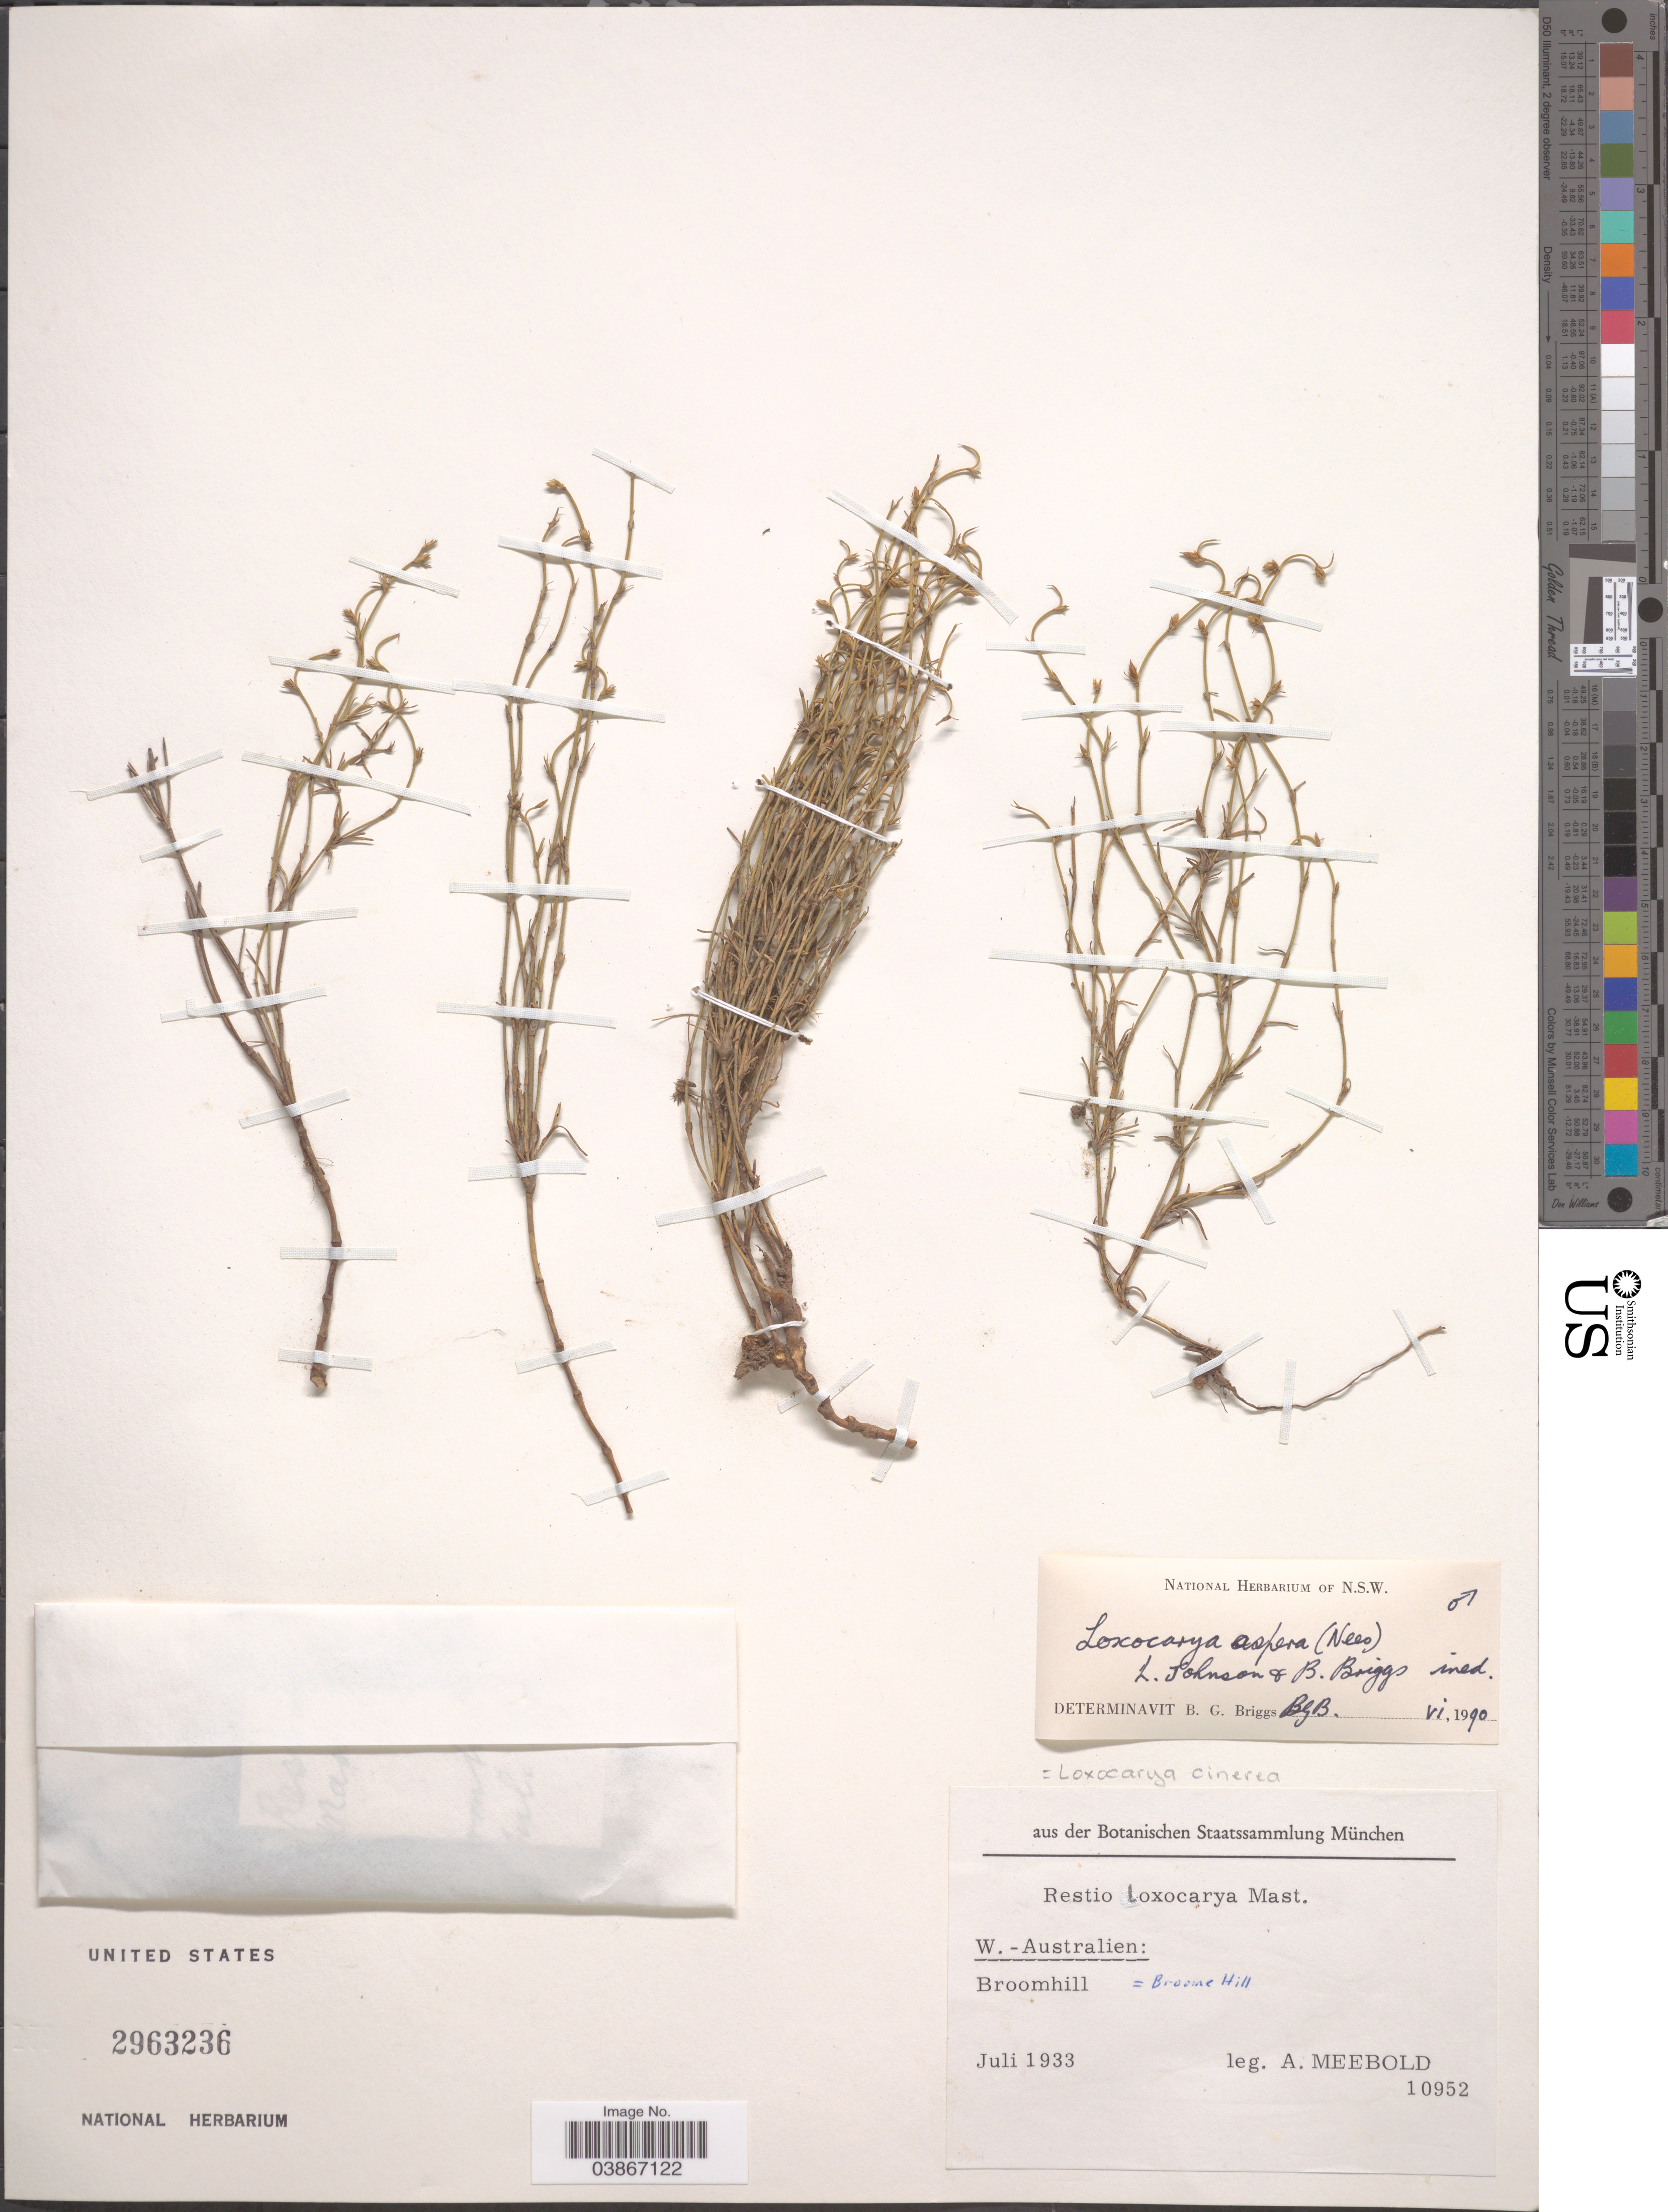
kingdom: Plantae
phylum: Tracheophyta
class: Liliopsida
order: Poales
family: Restionaceae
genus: Loxocarya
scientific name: Loxocarya aspera L. Johnson & B. Briggs, ined.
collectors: A. Meebold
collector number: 10952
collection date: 1933-07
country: Australia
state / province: Western Australia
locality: Broomhill.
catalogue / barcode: US 2963236